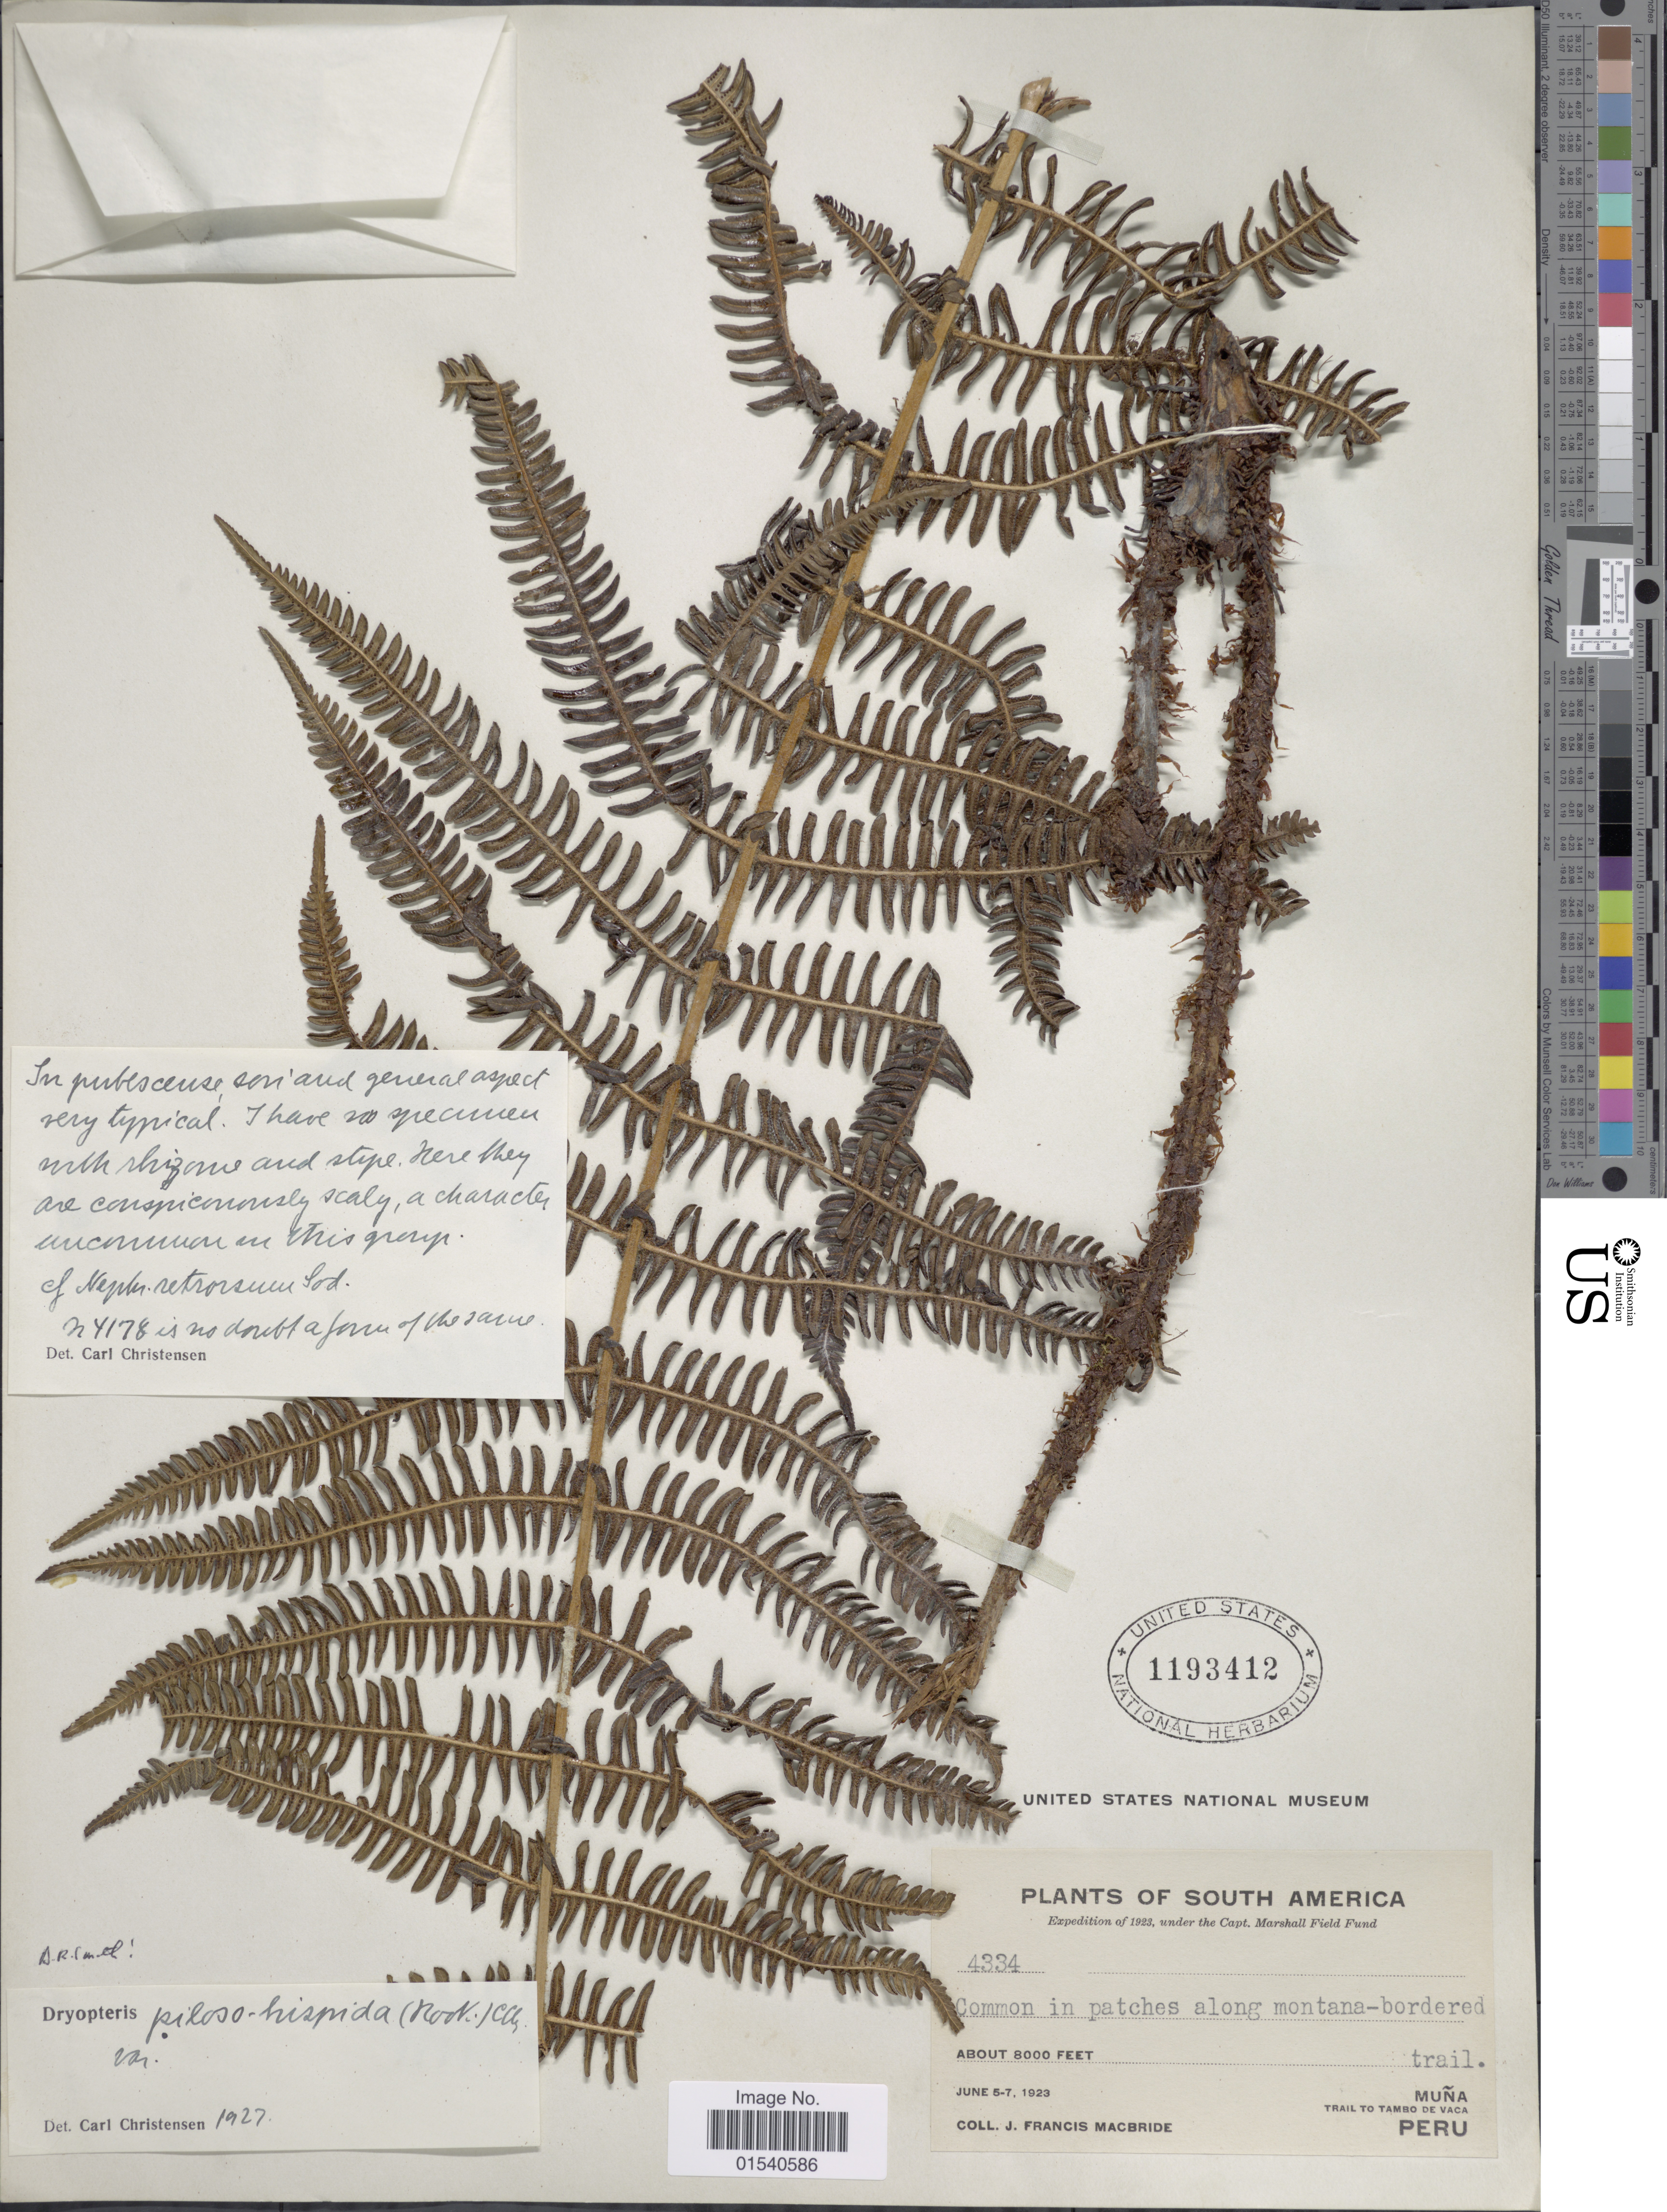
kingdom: Plantae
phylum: Tracheophyta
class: Polypodiopsida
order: Polypodiales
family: Thelypteridaceae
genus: Amauropelta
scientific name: Amauropelta pilosohispida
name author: (Hook.) A.R. Sm.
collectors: J. F. Macbride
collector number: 4334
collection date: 1923-06-05/1923-06-07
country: Peru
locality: Muña trail to Tambo de Vaca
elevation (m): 2438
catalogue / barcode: US 1193412